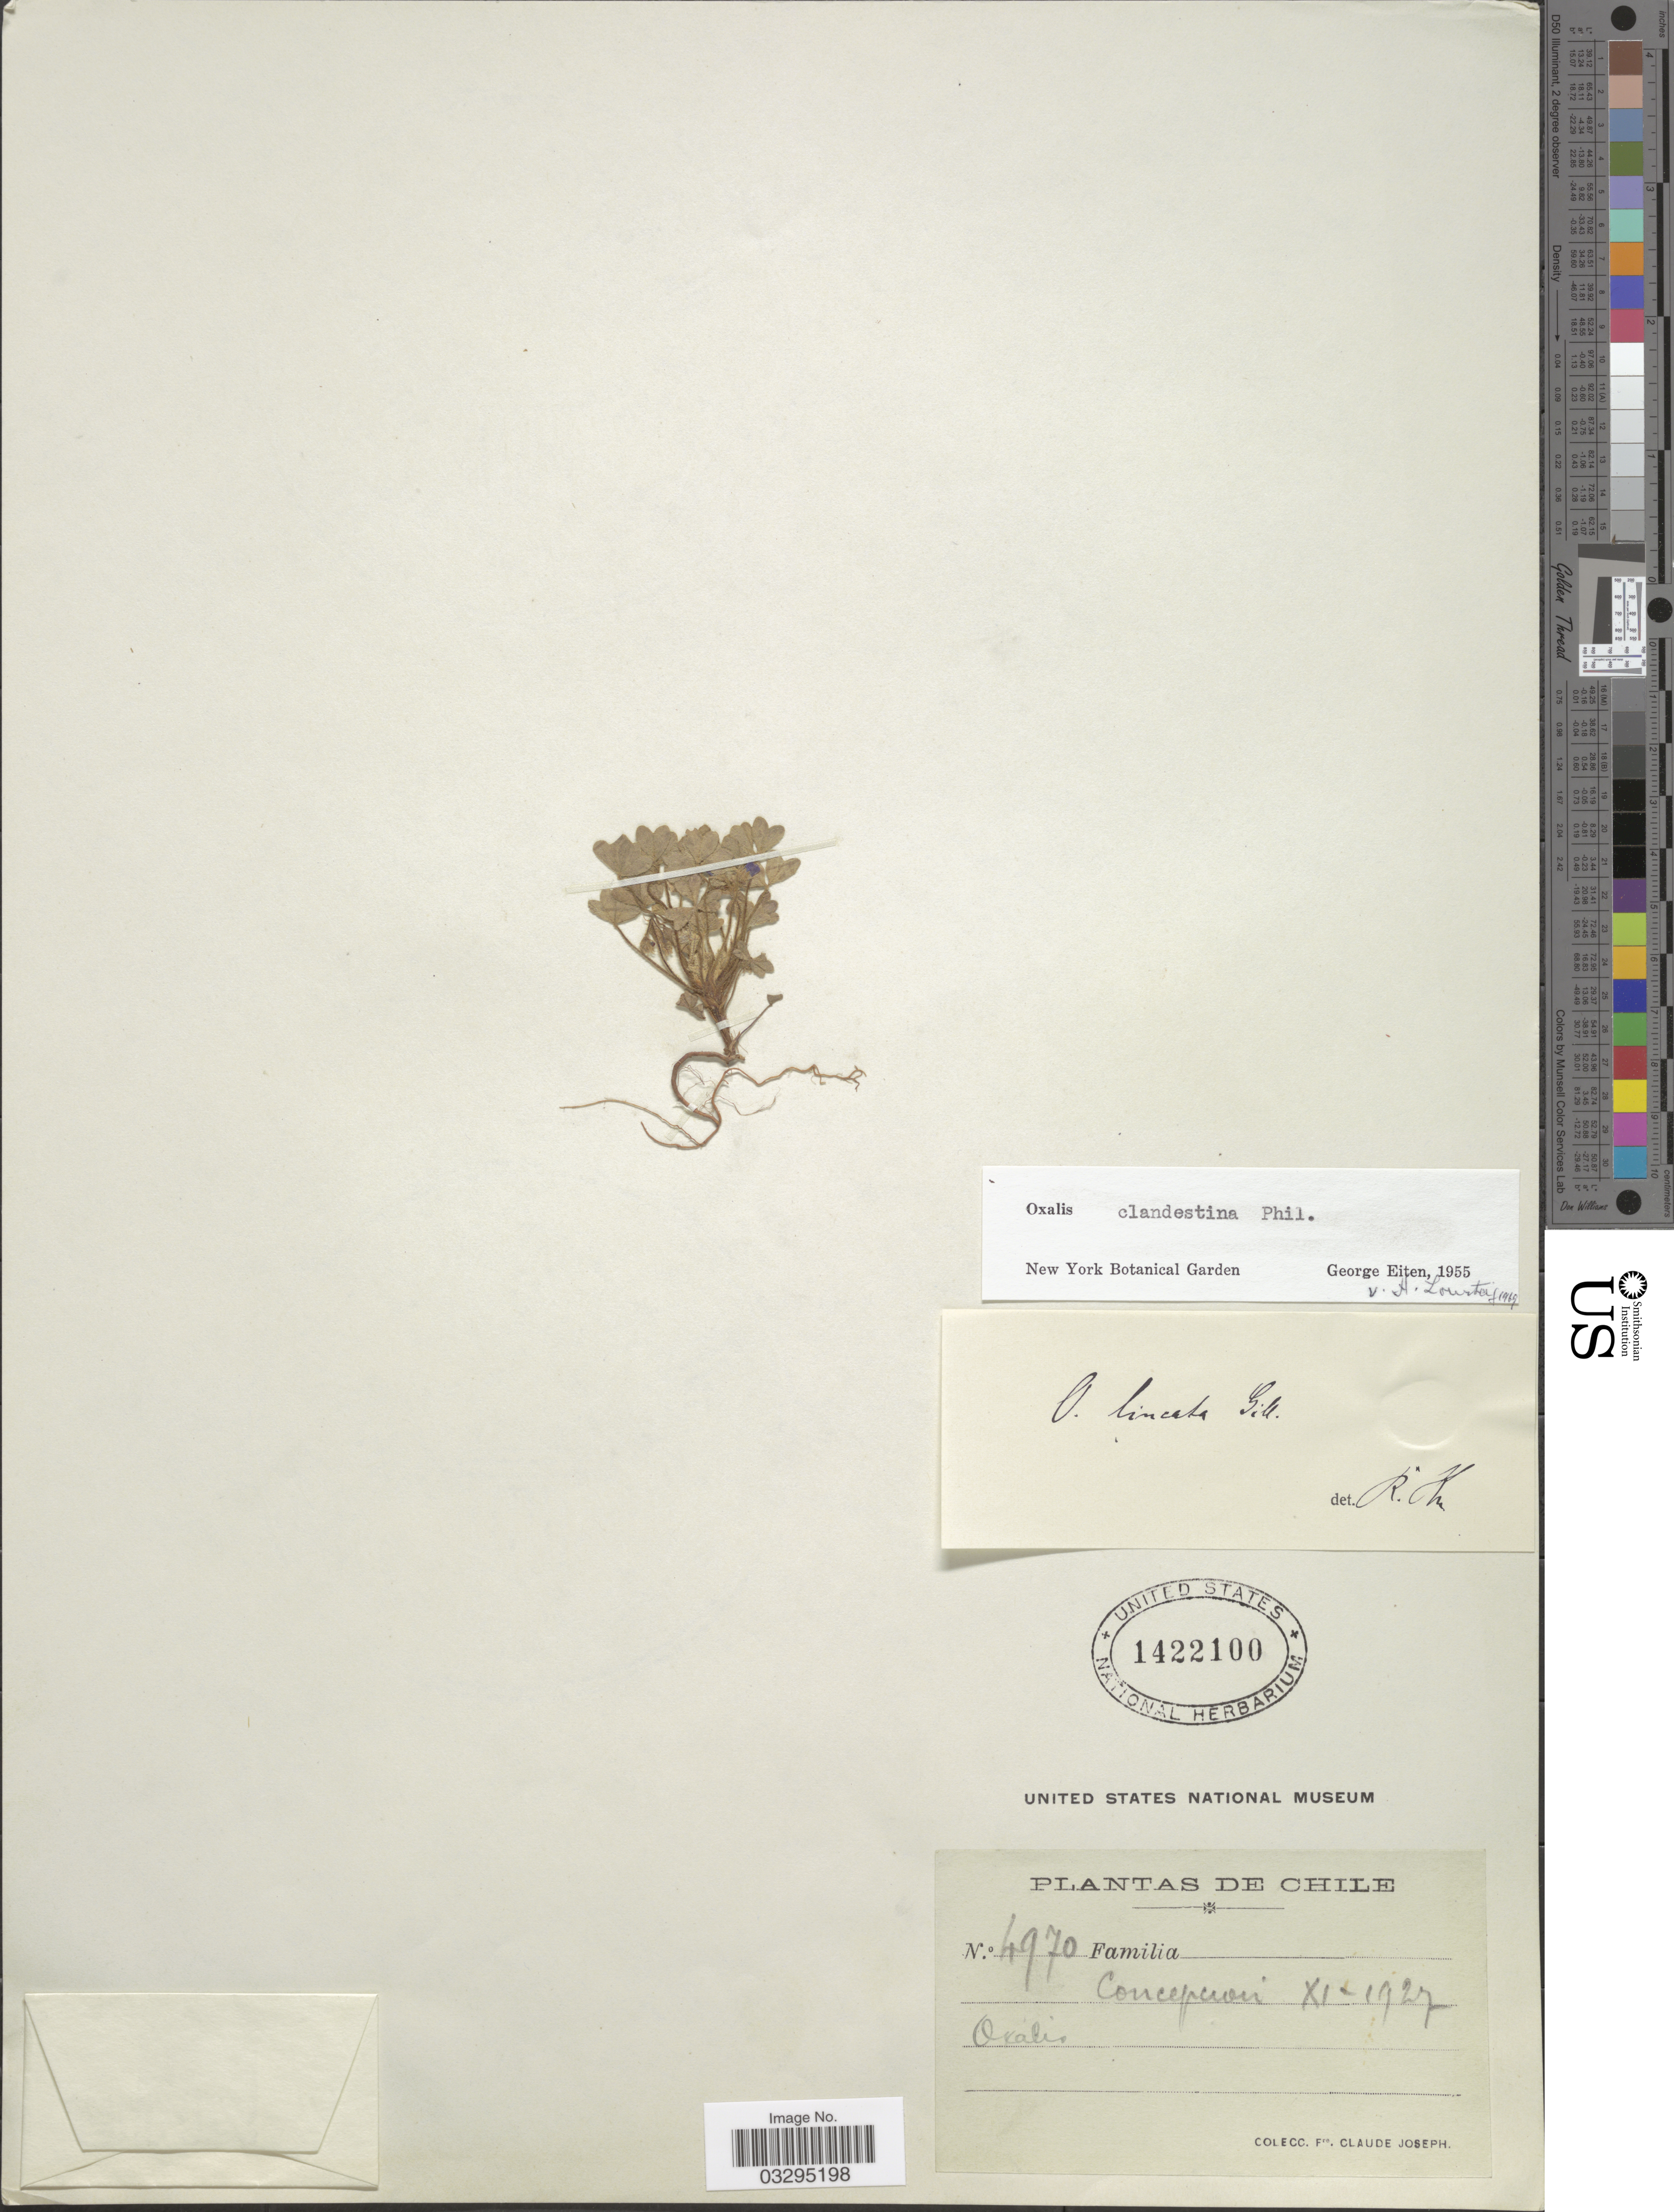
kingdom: Plantae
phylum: Tracheophyta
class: Magnoliopsida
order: Oxalidales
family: Oxalidaceae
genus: Oxalis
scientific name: Oxalis clandestina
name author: Phil.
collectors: Bro. Claude-Joseph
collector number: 4970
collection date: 1927-11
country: Chile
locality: Concepcion.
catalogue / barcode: US 1422100